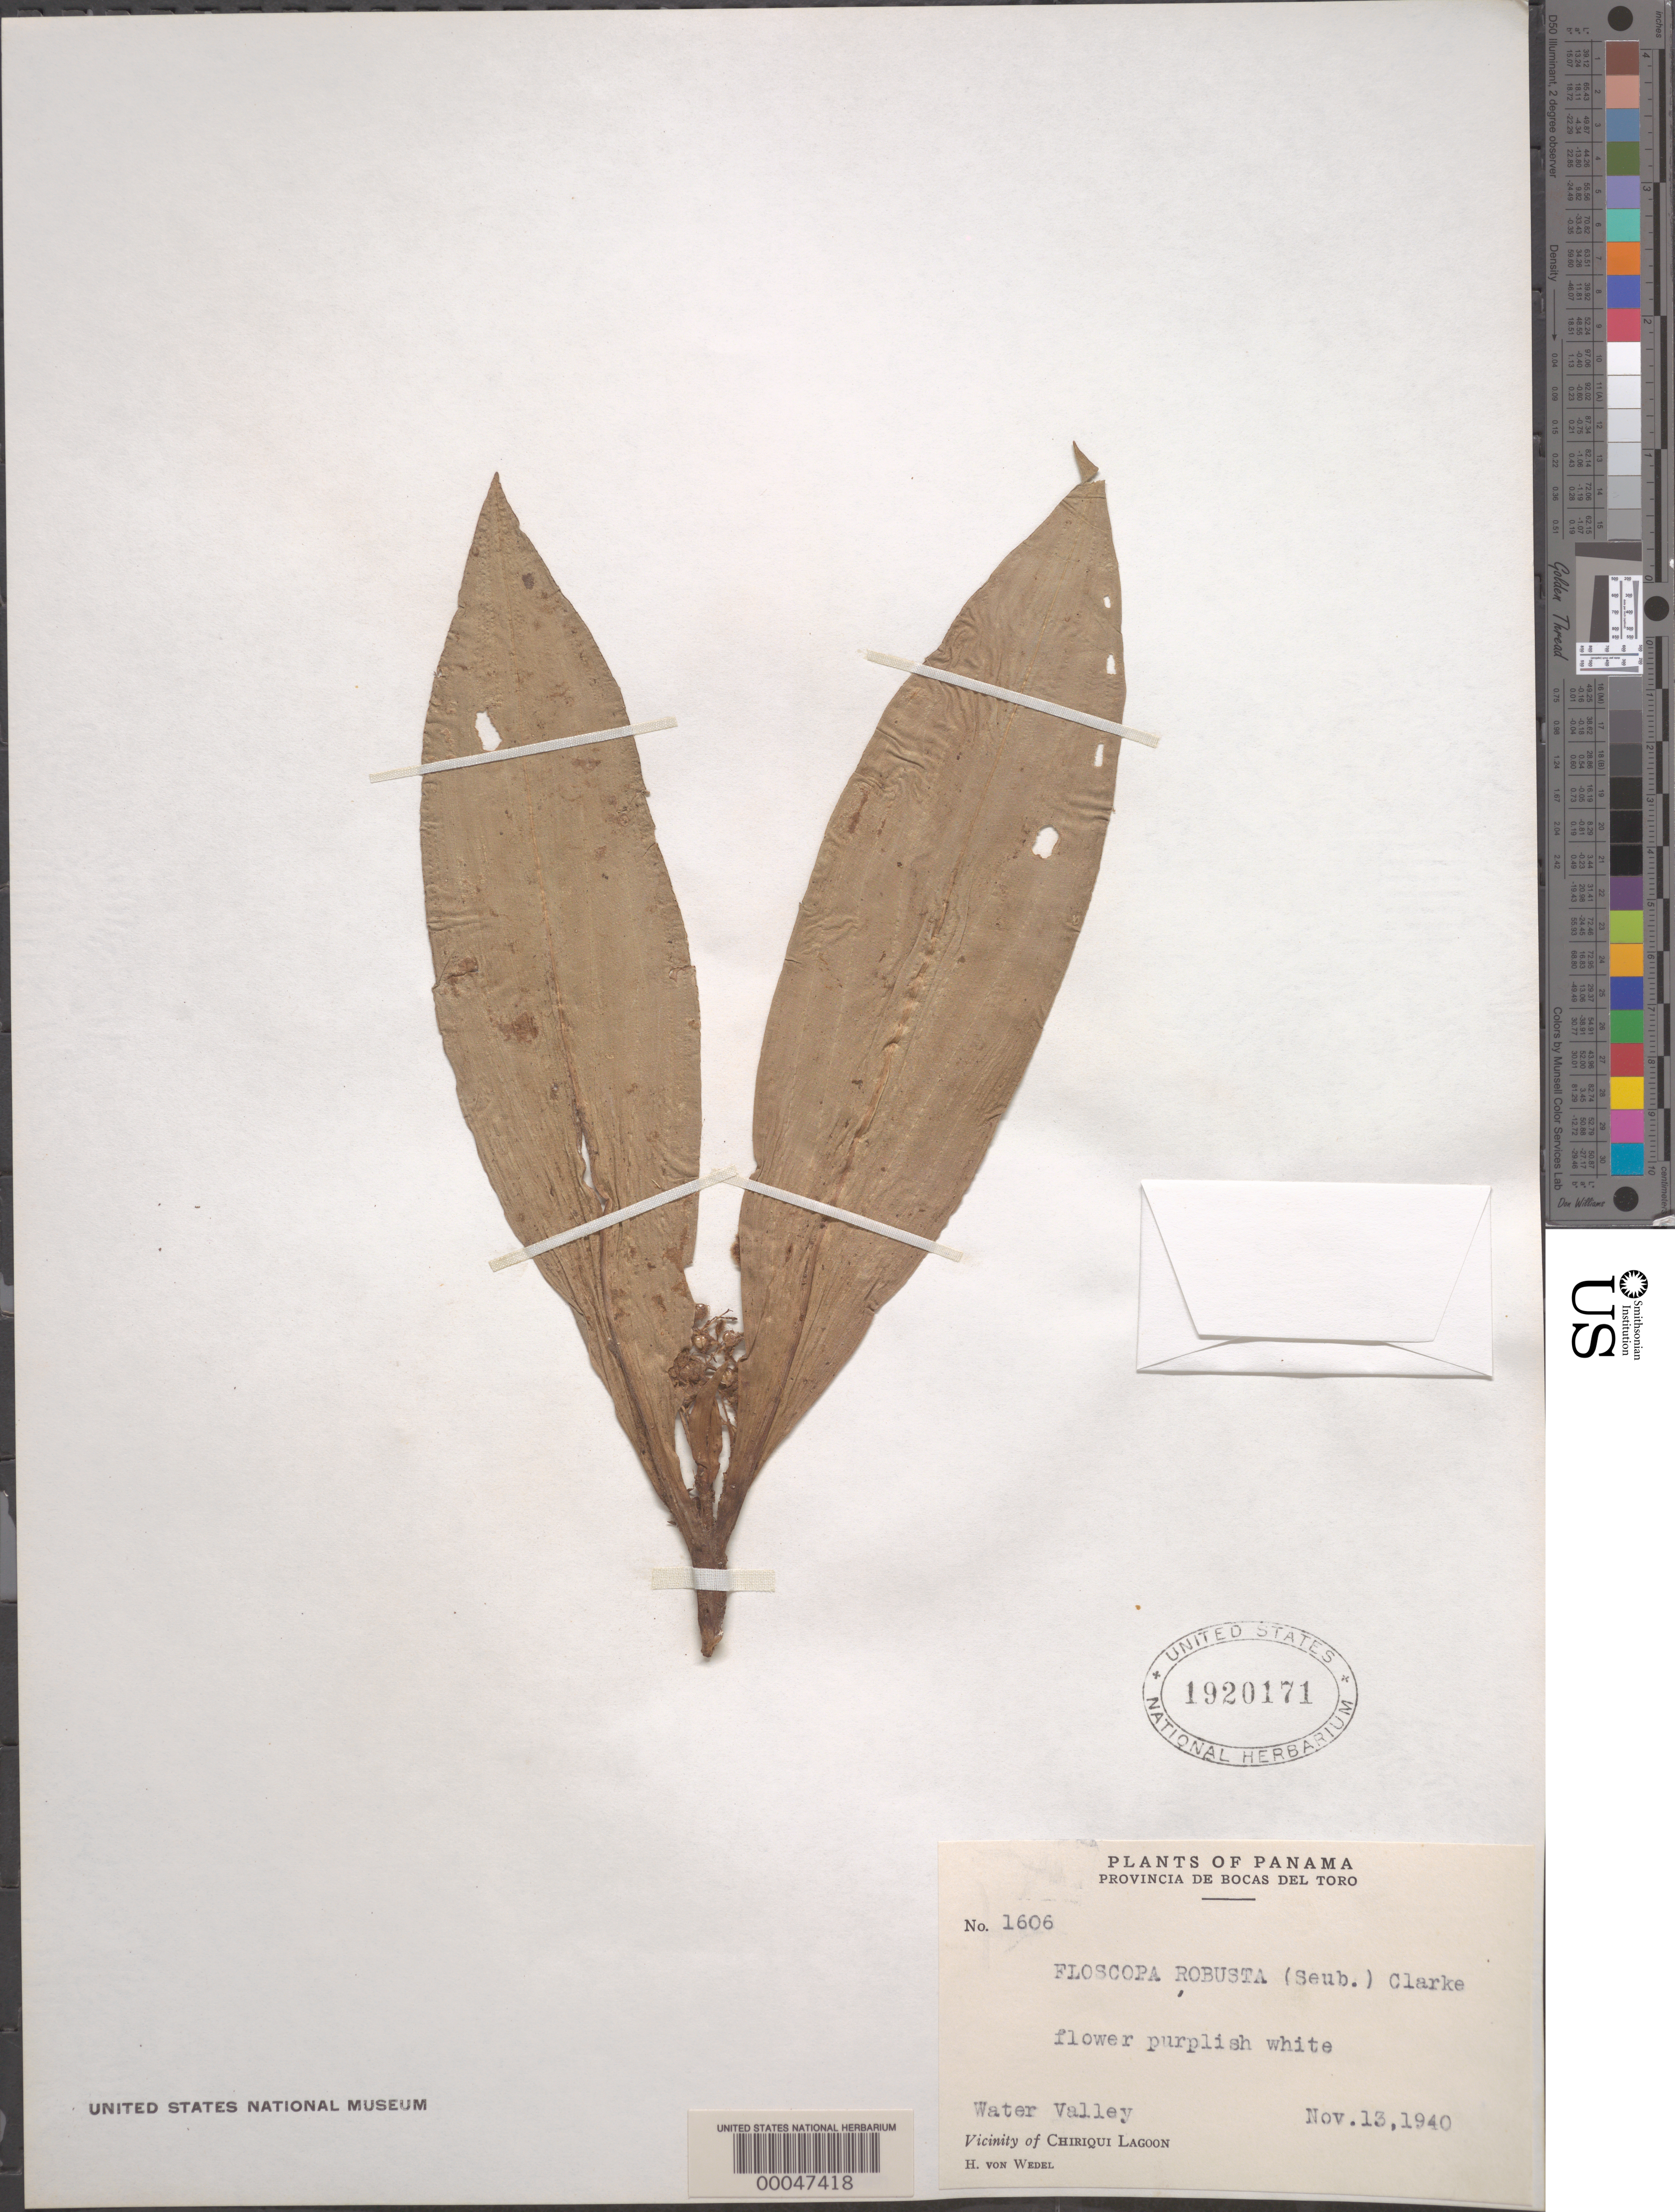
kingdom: Plantae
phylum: Tracheophyta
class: Liliopsida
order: Commelinales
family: Commelinaceae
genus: Floscopa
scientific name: Floscopa robusta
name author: (Seub.) C.B. Clarke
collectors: H. von Wedel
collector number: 1606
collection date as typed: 13 Nov 1940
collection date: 1940-11-13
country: Panama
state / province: Bocas del Toro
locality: Water Valley, Chiriquí Lagoon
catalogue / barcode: US 1920171